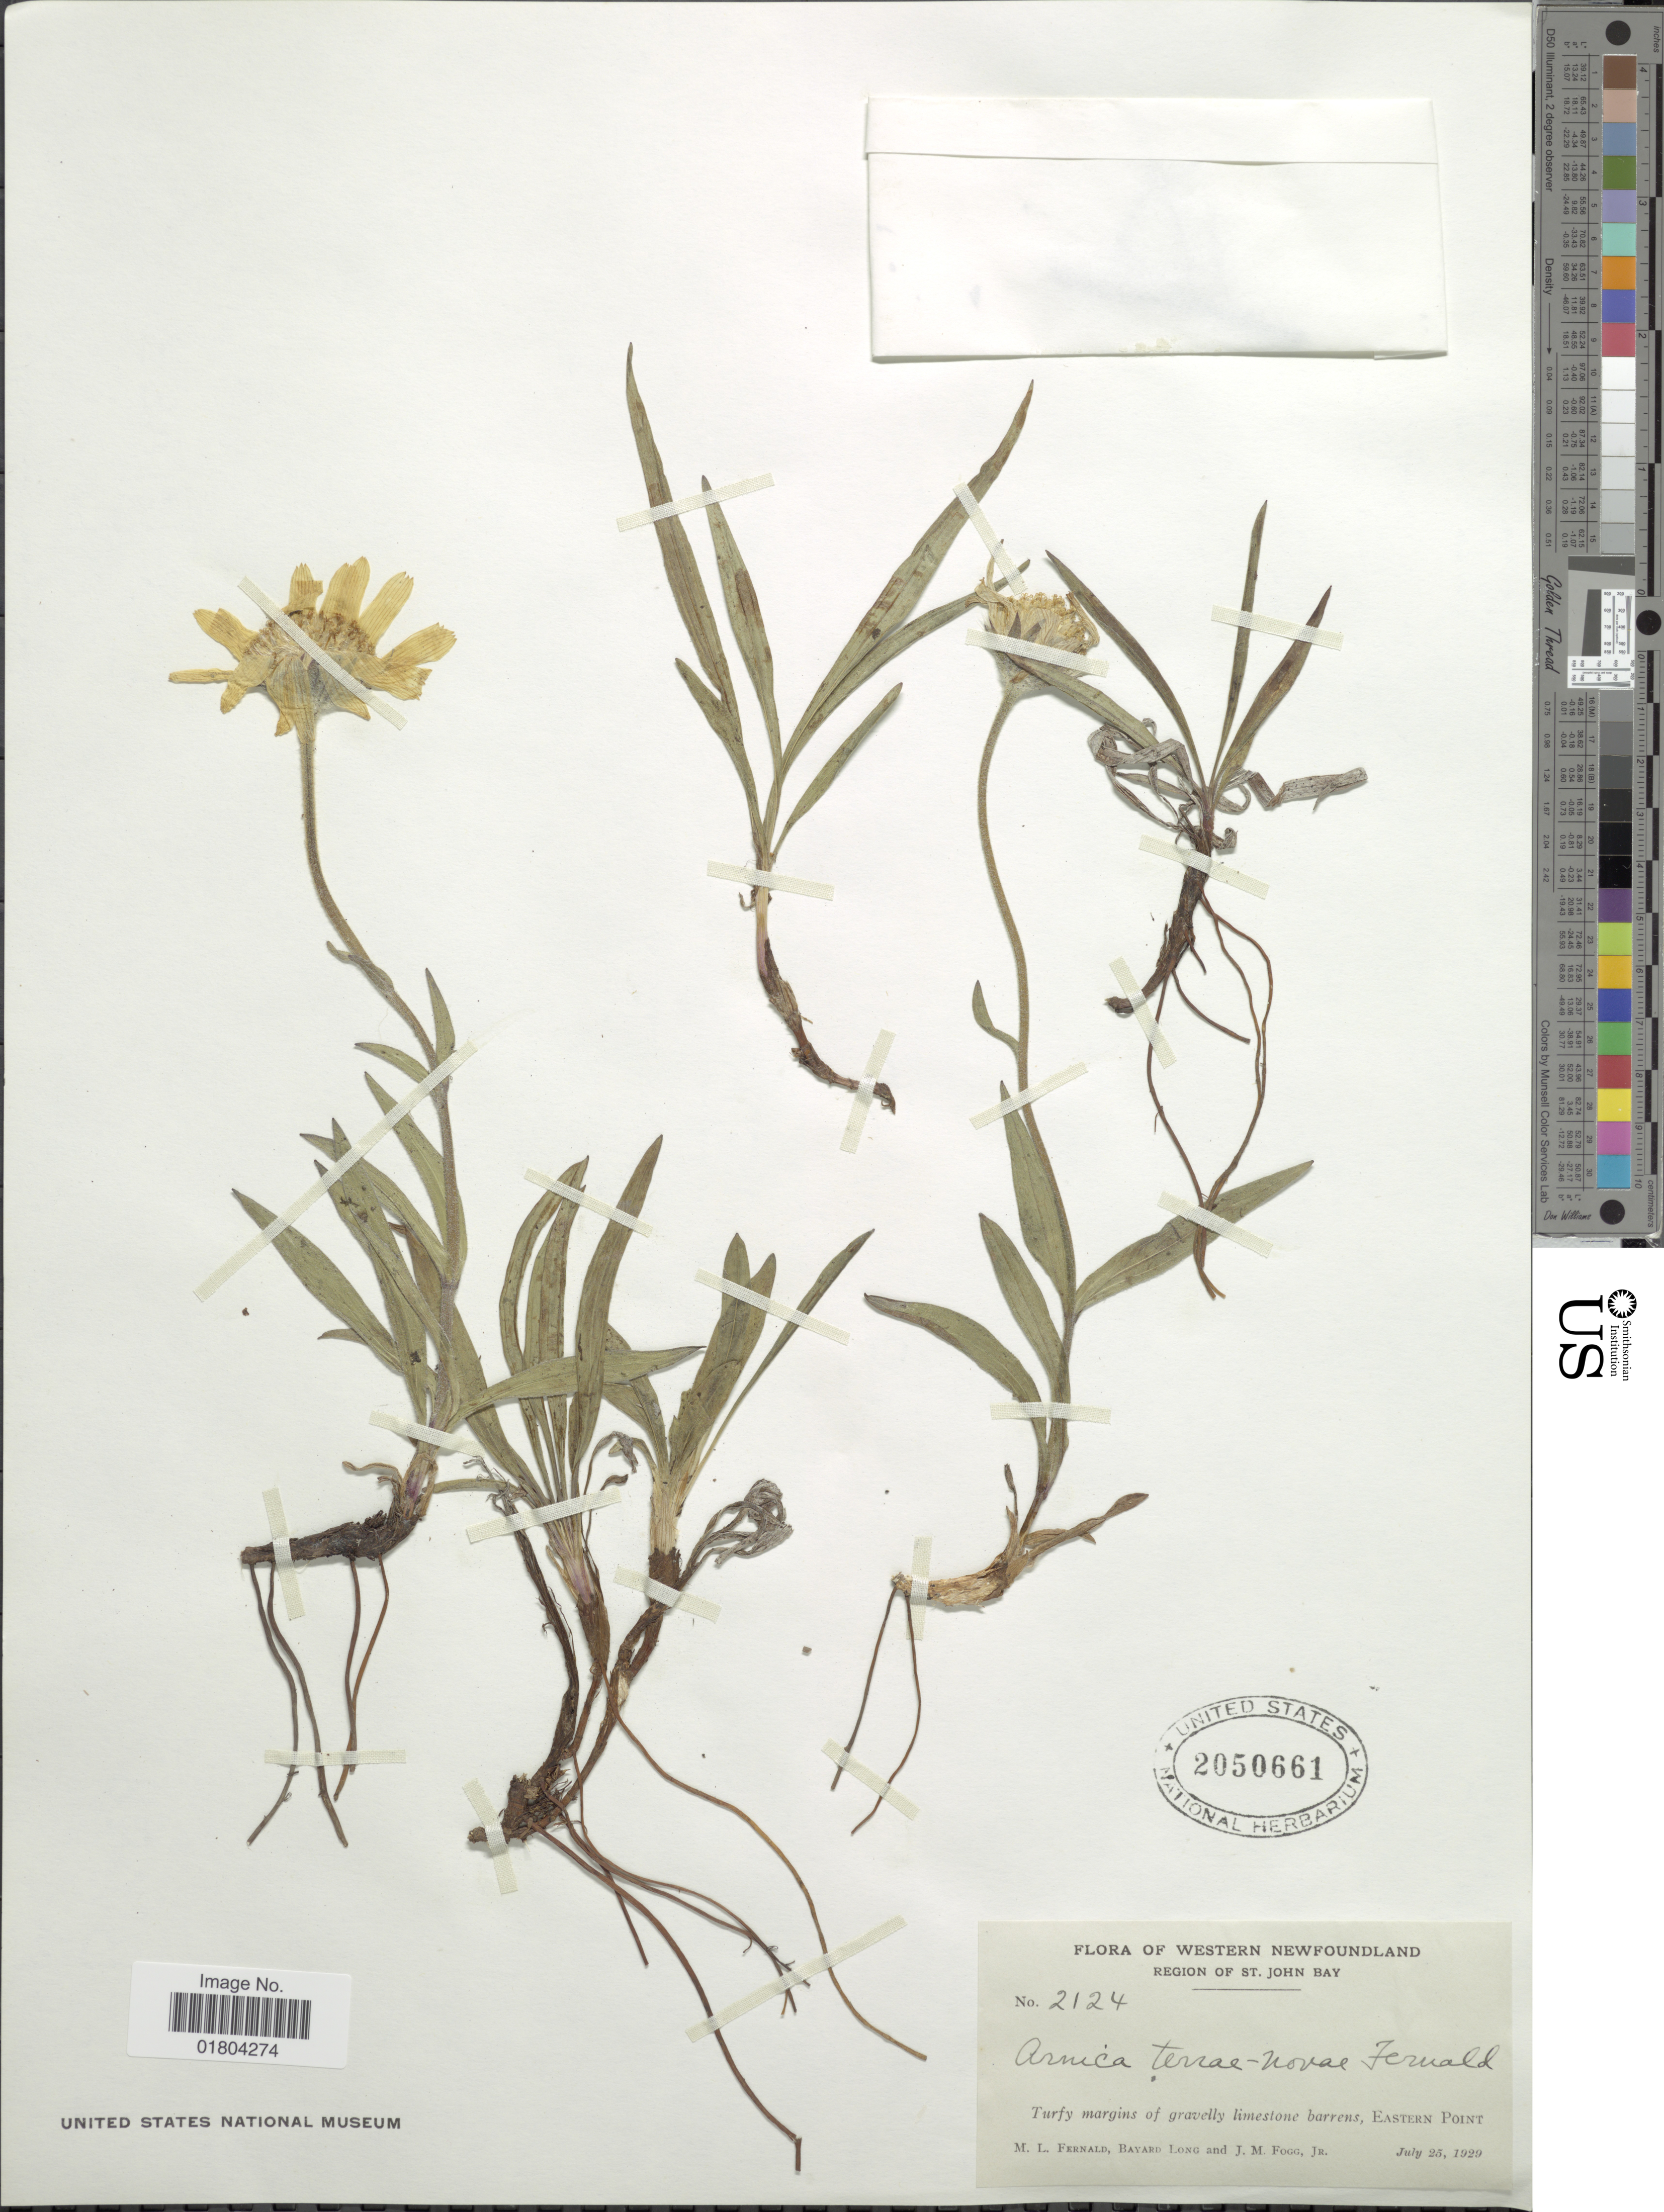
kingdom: Plantae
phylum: Tracheophyta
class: Magnoliopsida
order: Asterales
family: Asteraceae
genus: Arnica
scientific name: Arnica terraenovae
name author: Fernald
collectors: M. L. Fernald, B. Long & J. Fogg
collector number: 2124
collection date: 1929-07-25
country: Canada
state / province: Newfoundland and Labrador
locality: Western Newfoundland, Region of St. John Bay, Turfy margin of gravelly limestone barrens, Eastern Point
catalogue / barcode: US 2050661